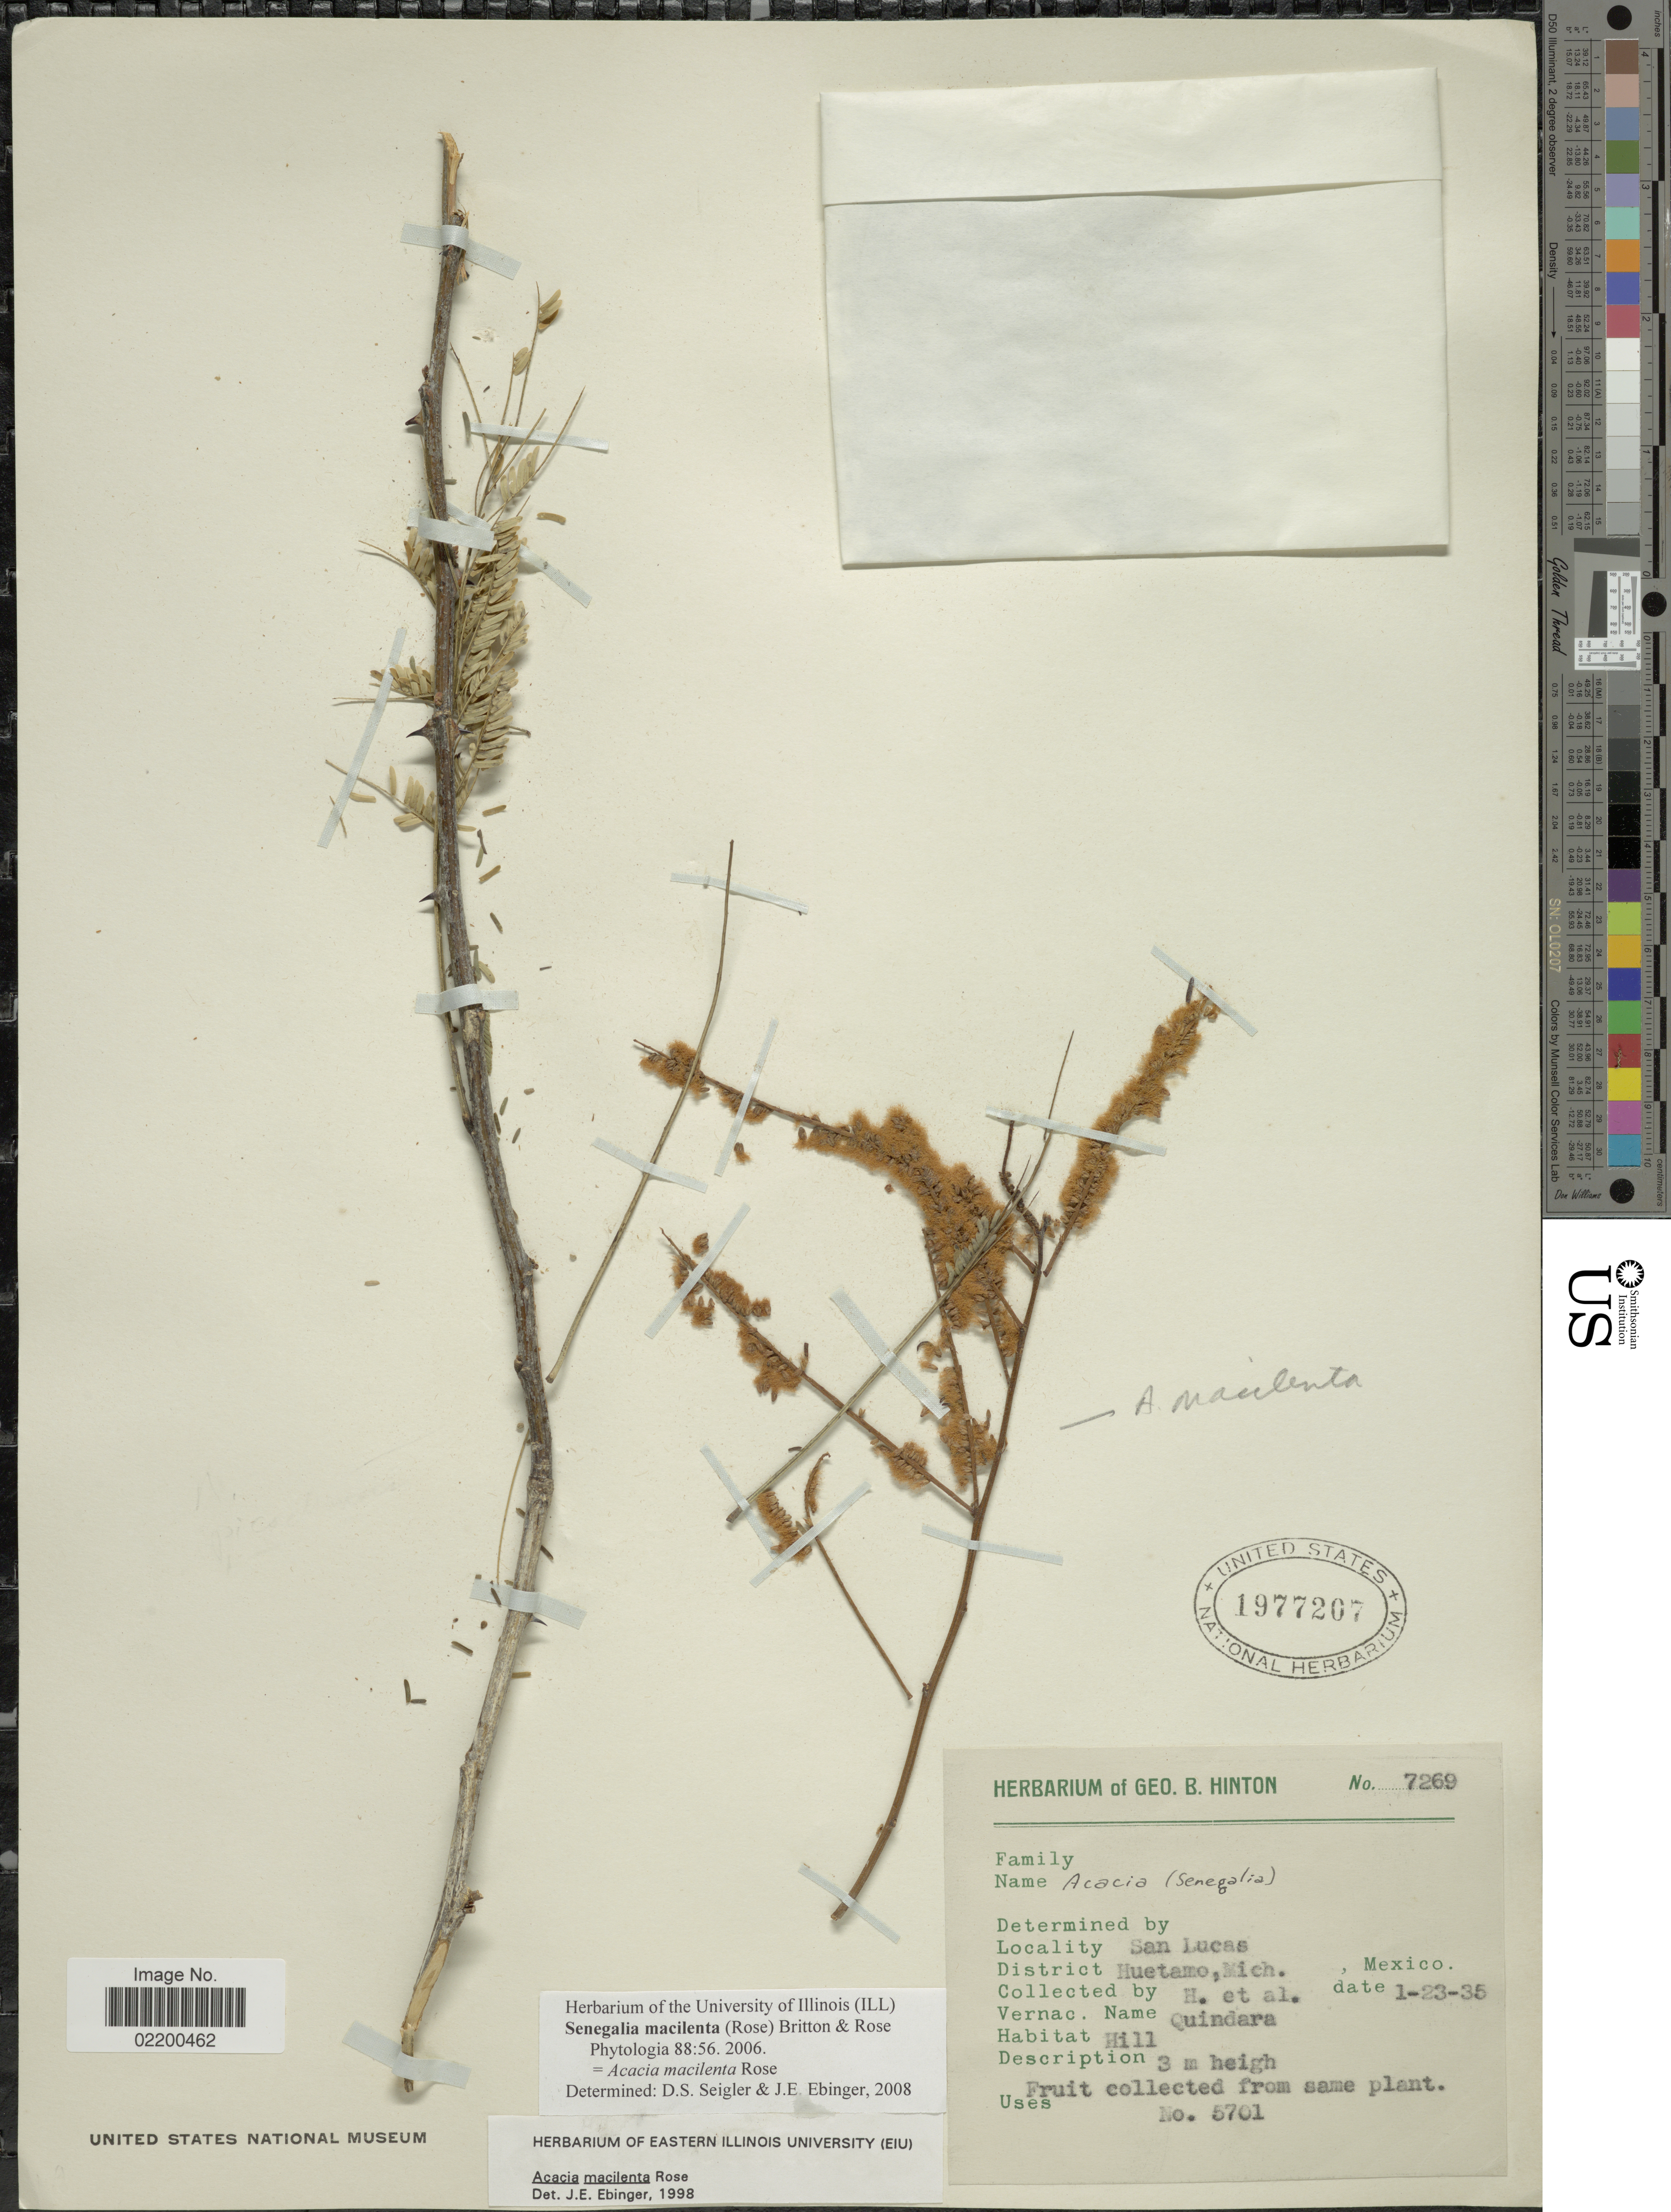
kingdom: Plantae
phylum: Tracheophyta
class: Magnoliopsida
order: Fabales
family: Fabaceae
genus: Acacia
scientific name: Acacia macilenta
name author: Rose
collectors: G. B. Hinton et al.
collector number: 7269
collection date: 1935-01-23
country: Mexico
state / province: Michoacán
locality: San Lucas, Huetamo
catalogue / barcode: US 1977207